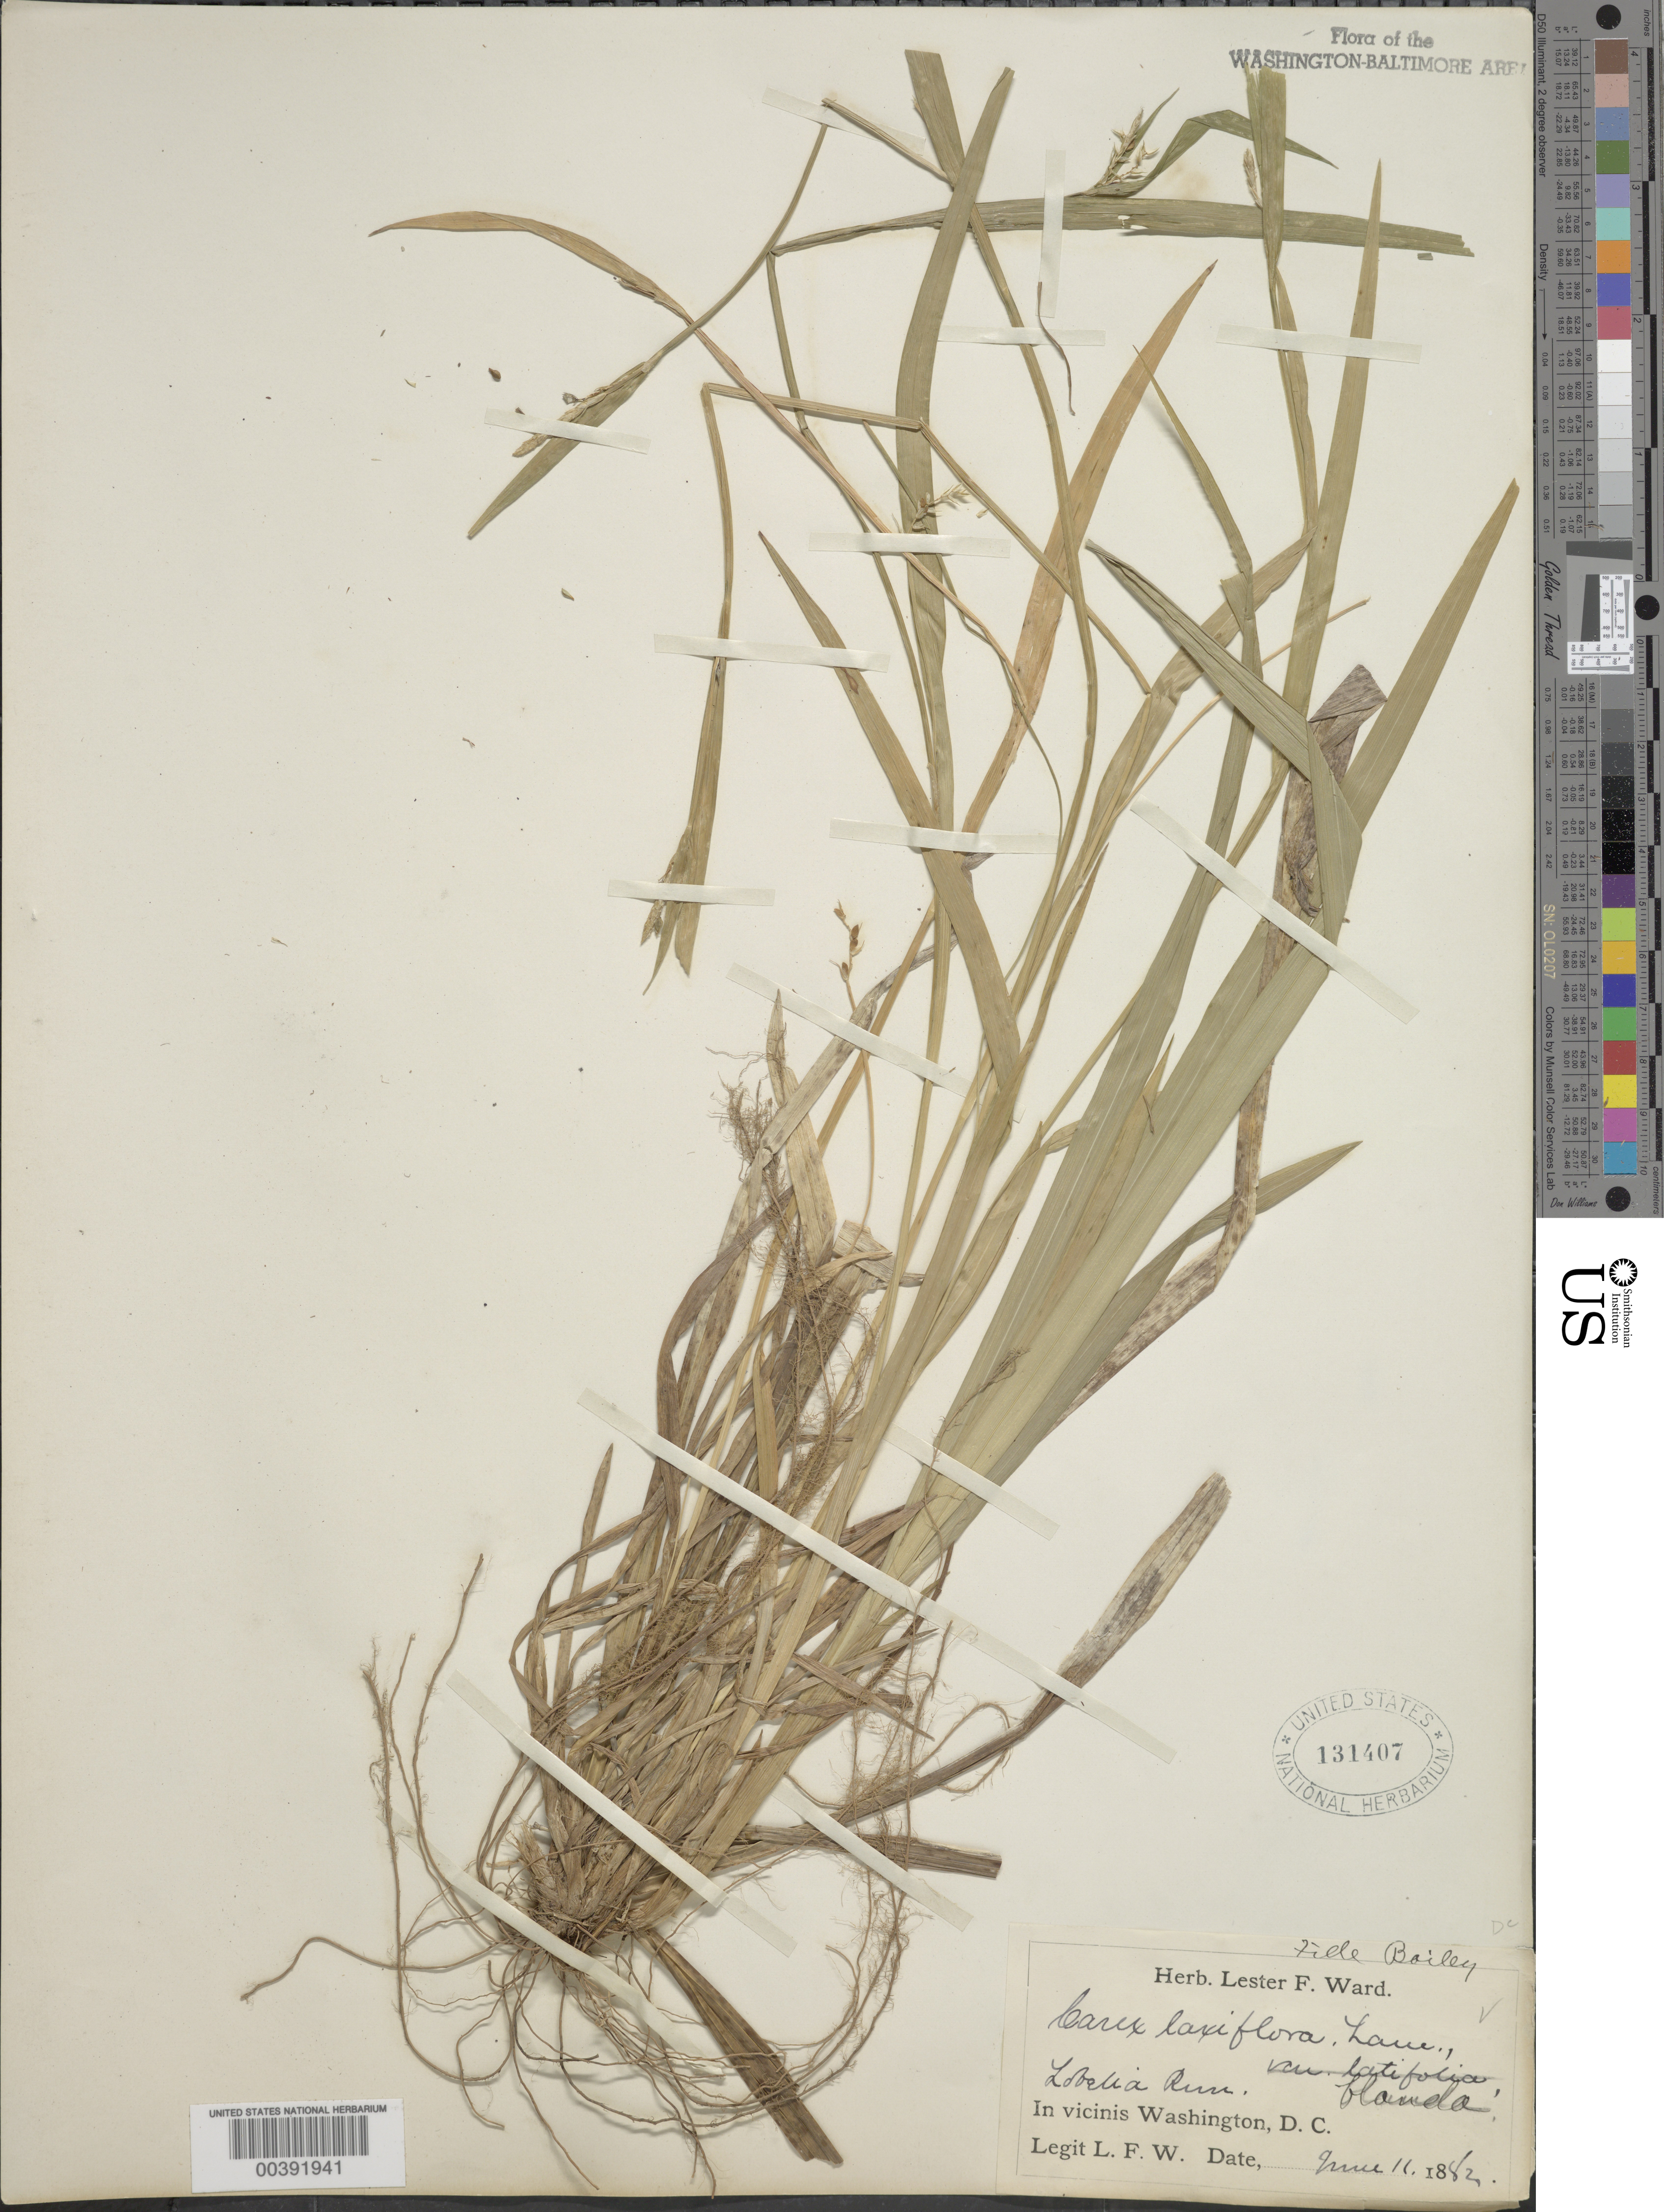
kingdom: Plantae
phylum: Tracheophyta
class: Liliopsida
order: Poales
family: Cyperaceae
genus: Carex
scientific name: Carex blanda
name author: Dewey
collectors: L. F. Ward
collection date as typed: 11 Jun 1882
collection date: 1882-06-11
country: United States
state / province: District of Columbia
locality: Lobelia Run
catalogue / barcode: US 131407